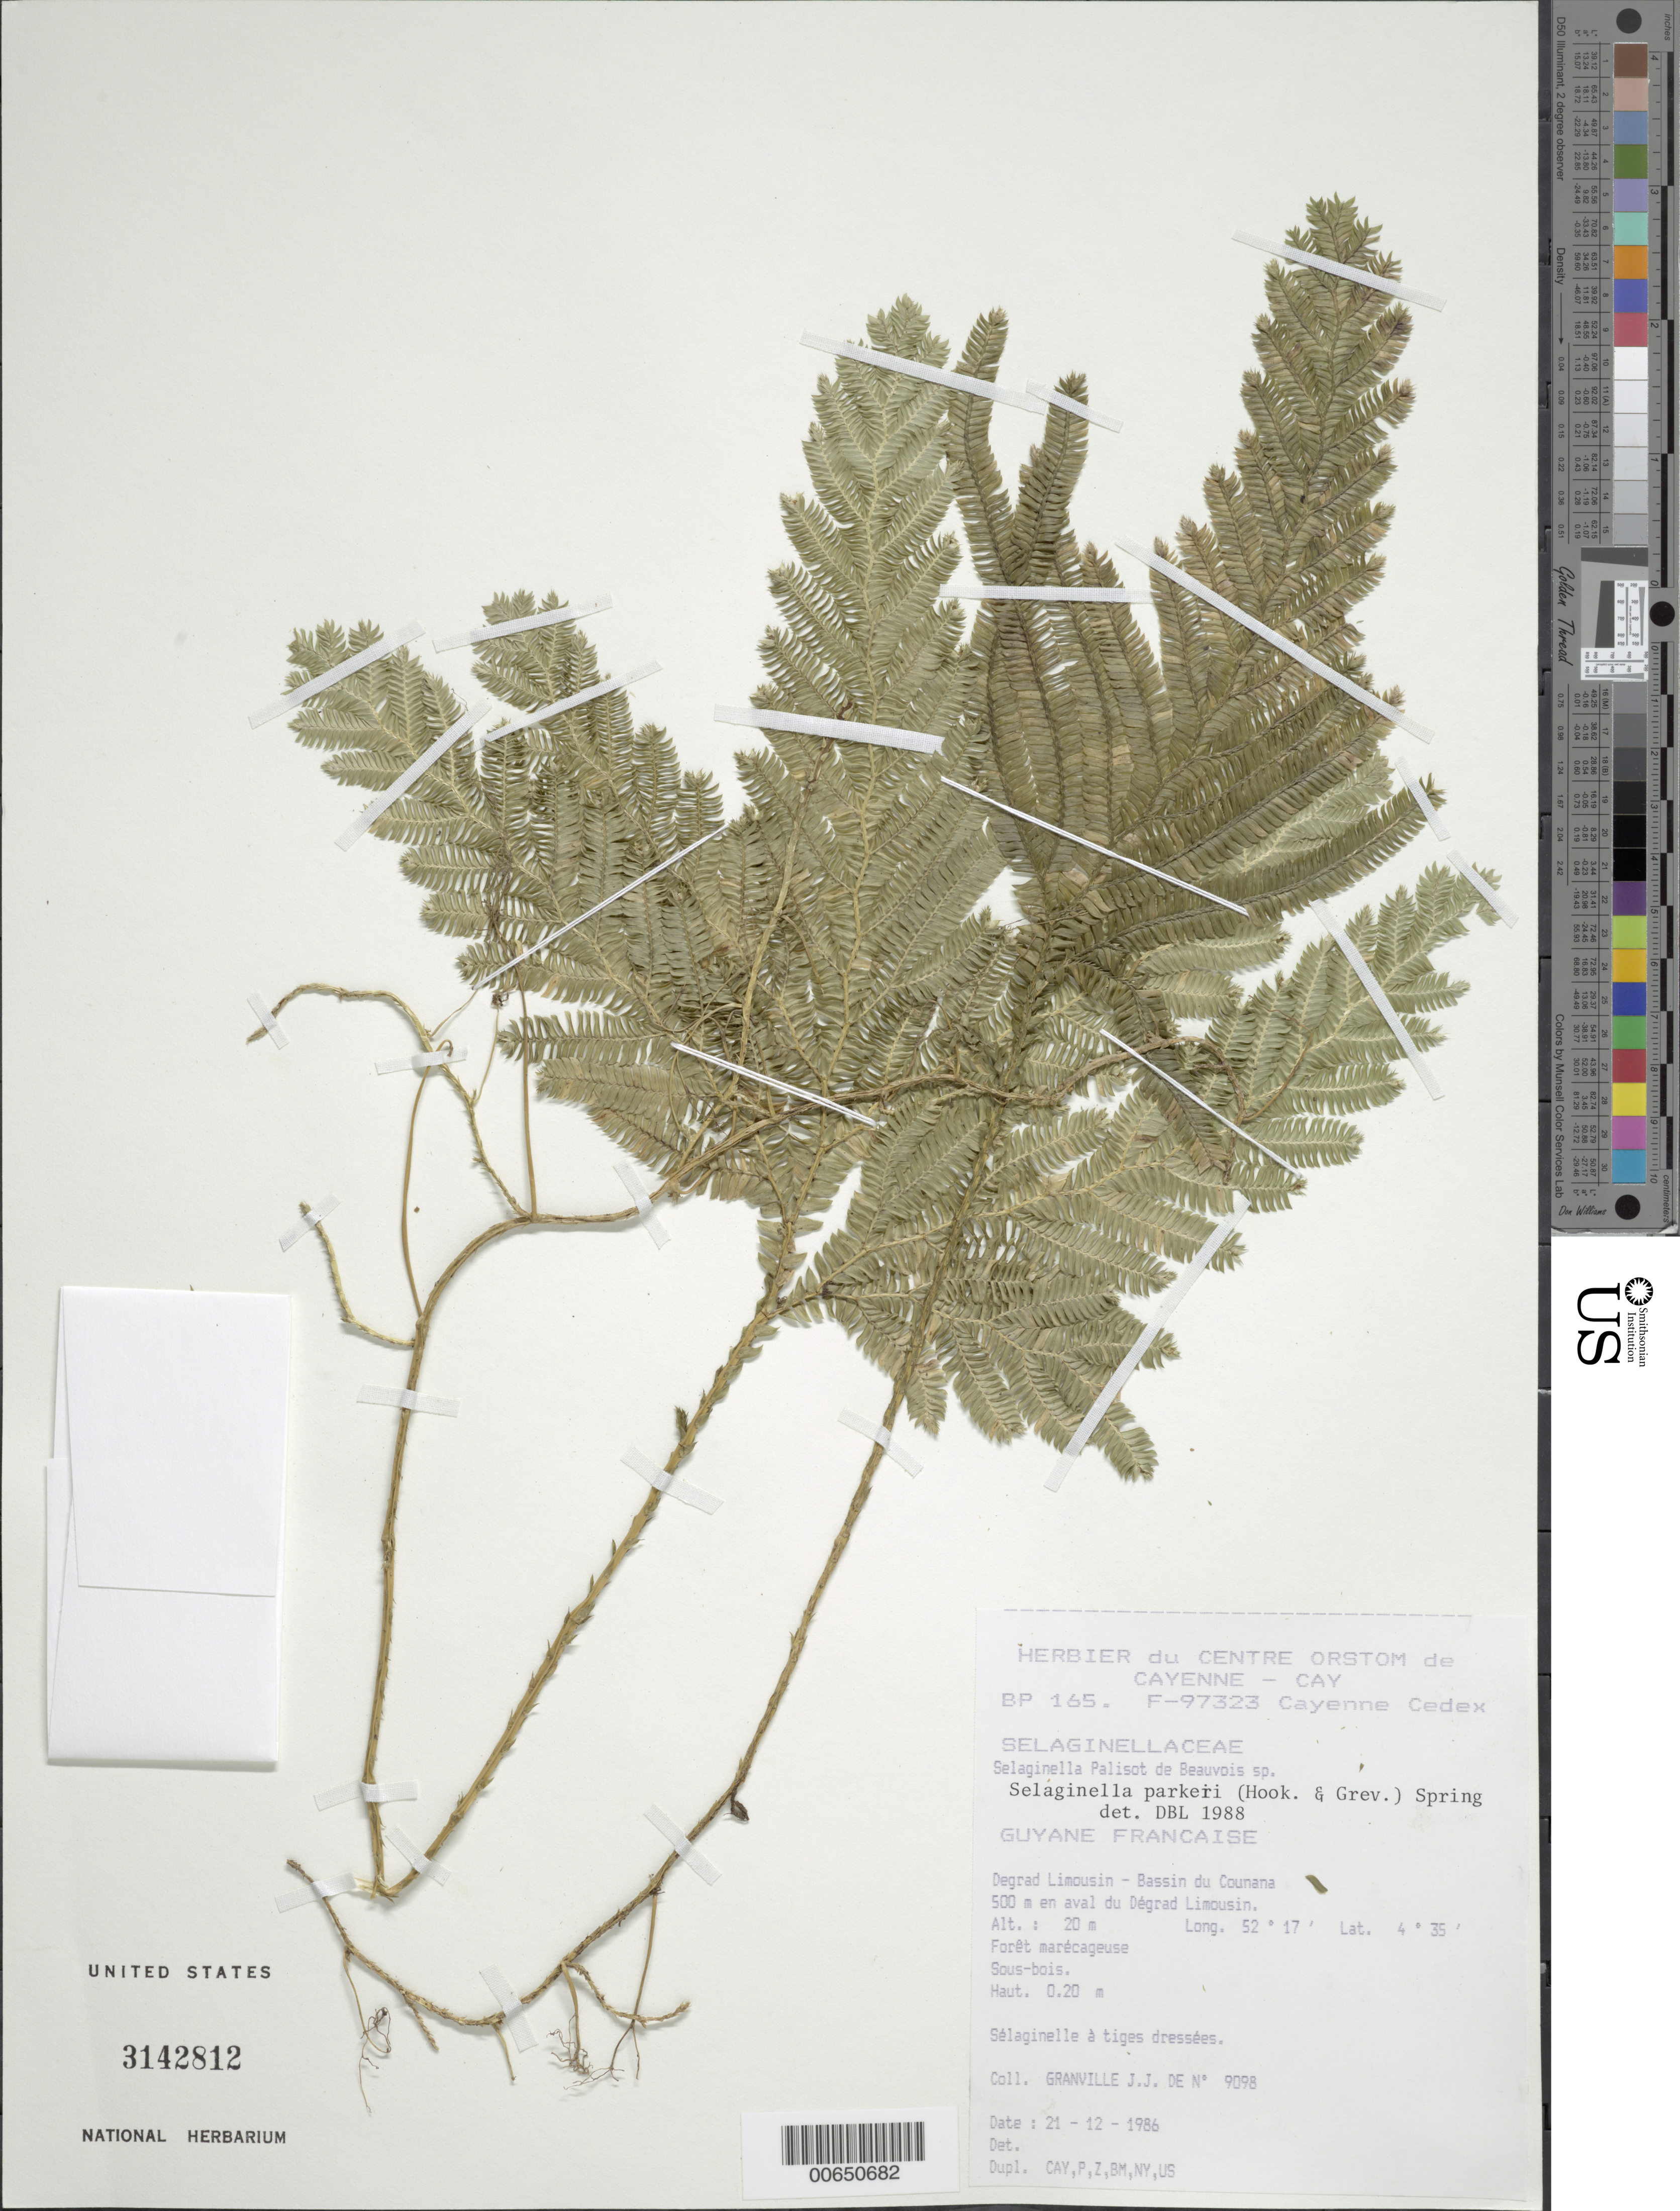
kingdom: Plantae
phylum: Tracheophyta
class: Lycopodiopsida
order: Selaginellales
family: Selaginellaceae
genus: Selaginella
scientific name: Selaginella parkeri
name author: (Hook. & Grev.) Spring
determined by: Lellinger, David B., (BOT), Smithsonian Institution - National Museum of Natural History (UNITED STATES)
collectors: J.-J. de Granville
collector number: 9098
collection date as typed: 21-Dec-86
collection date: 1986-12-21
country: French Guiana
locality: Dégrad Limousin, Bassin du Counana, 500 m en aval du Dègrad Limousin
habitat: Forêt marécageuse, Sous-bois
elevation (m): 20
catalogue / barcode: US 3142812